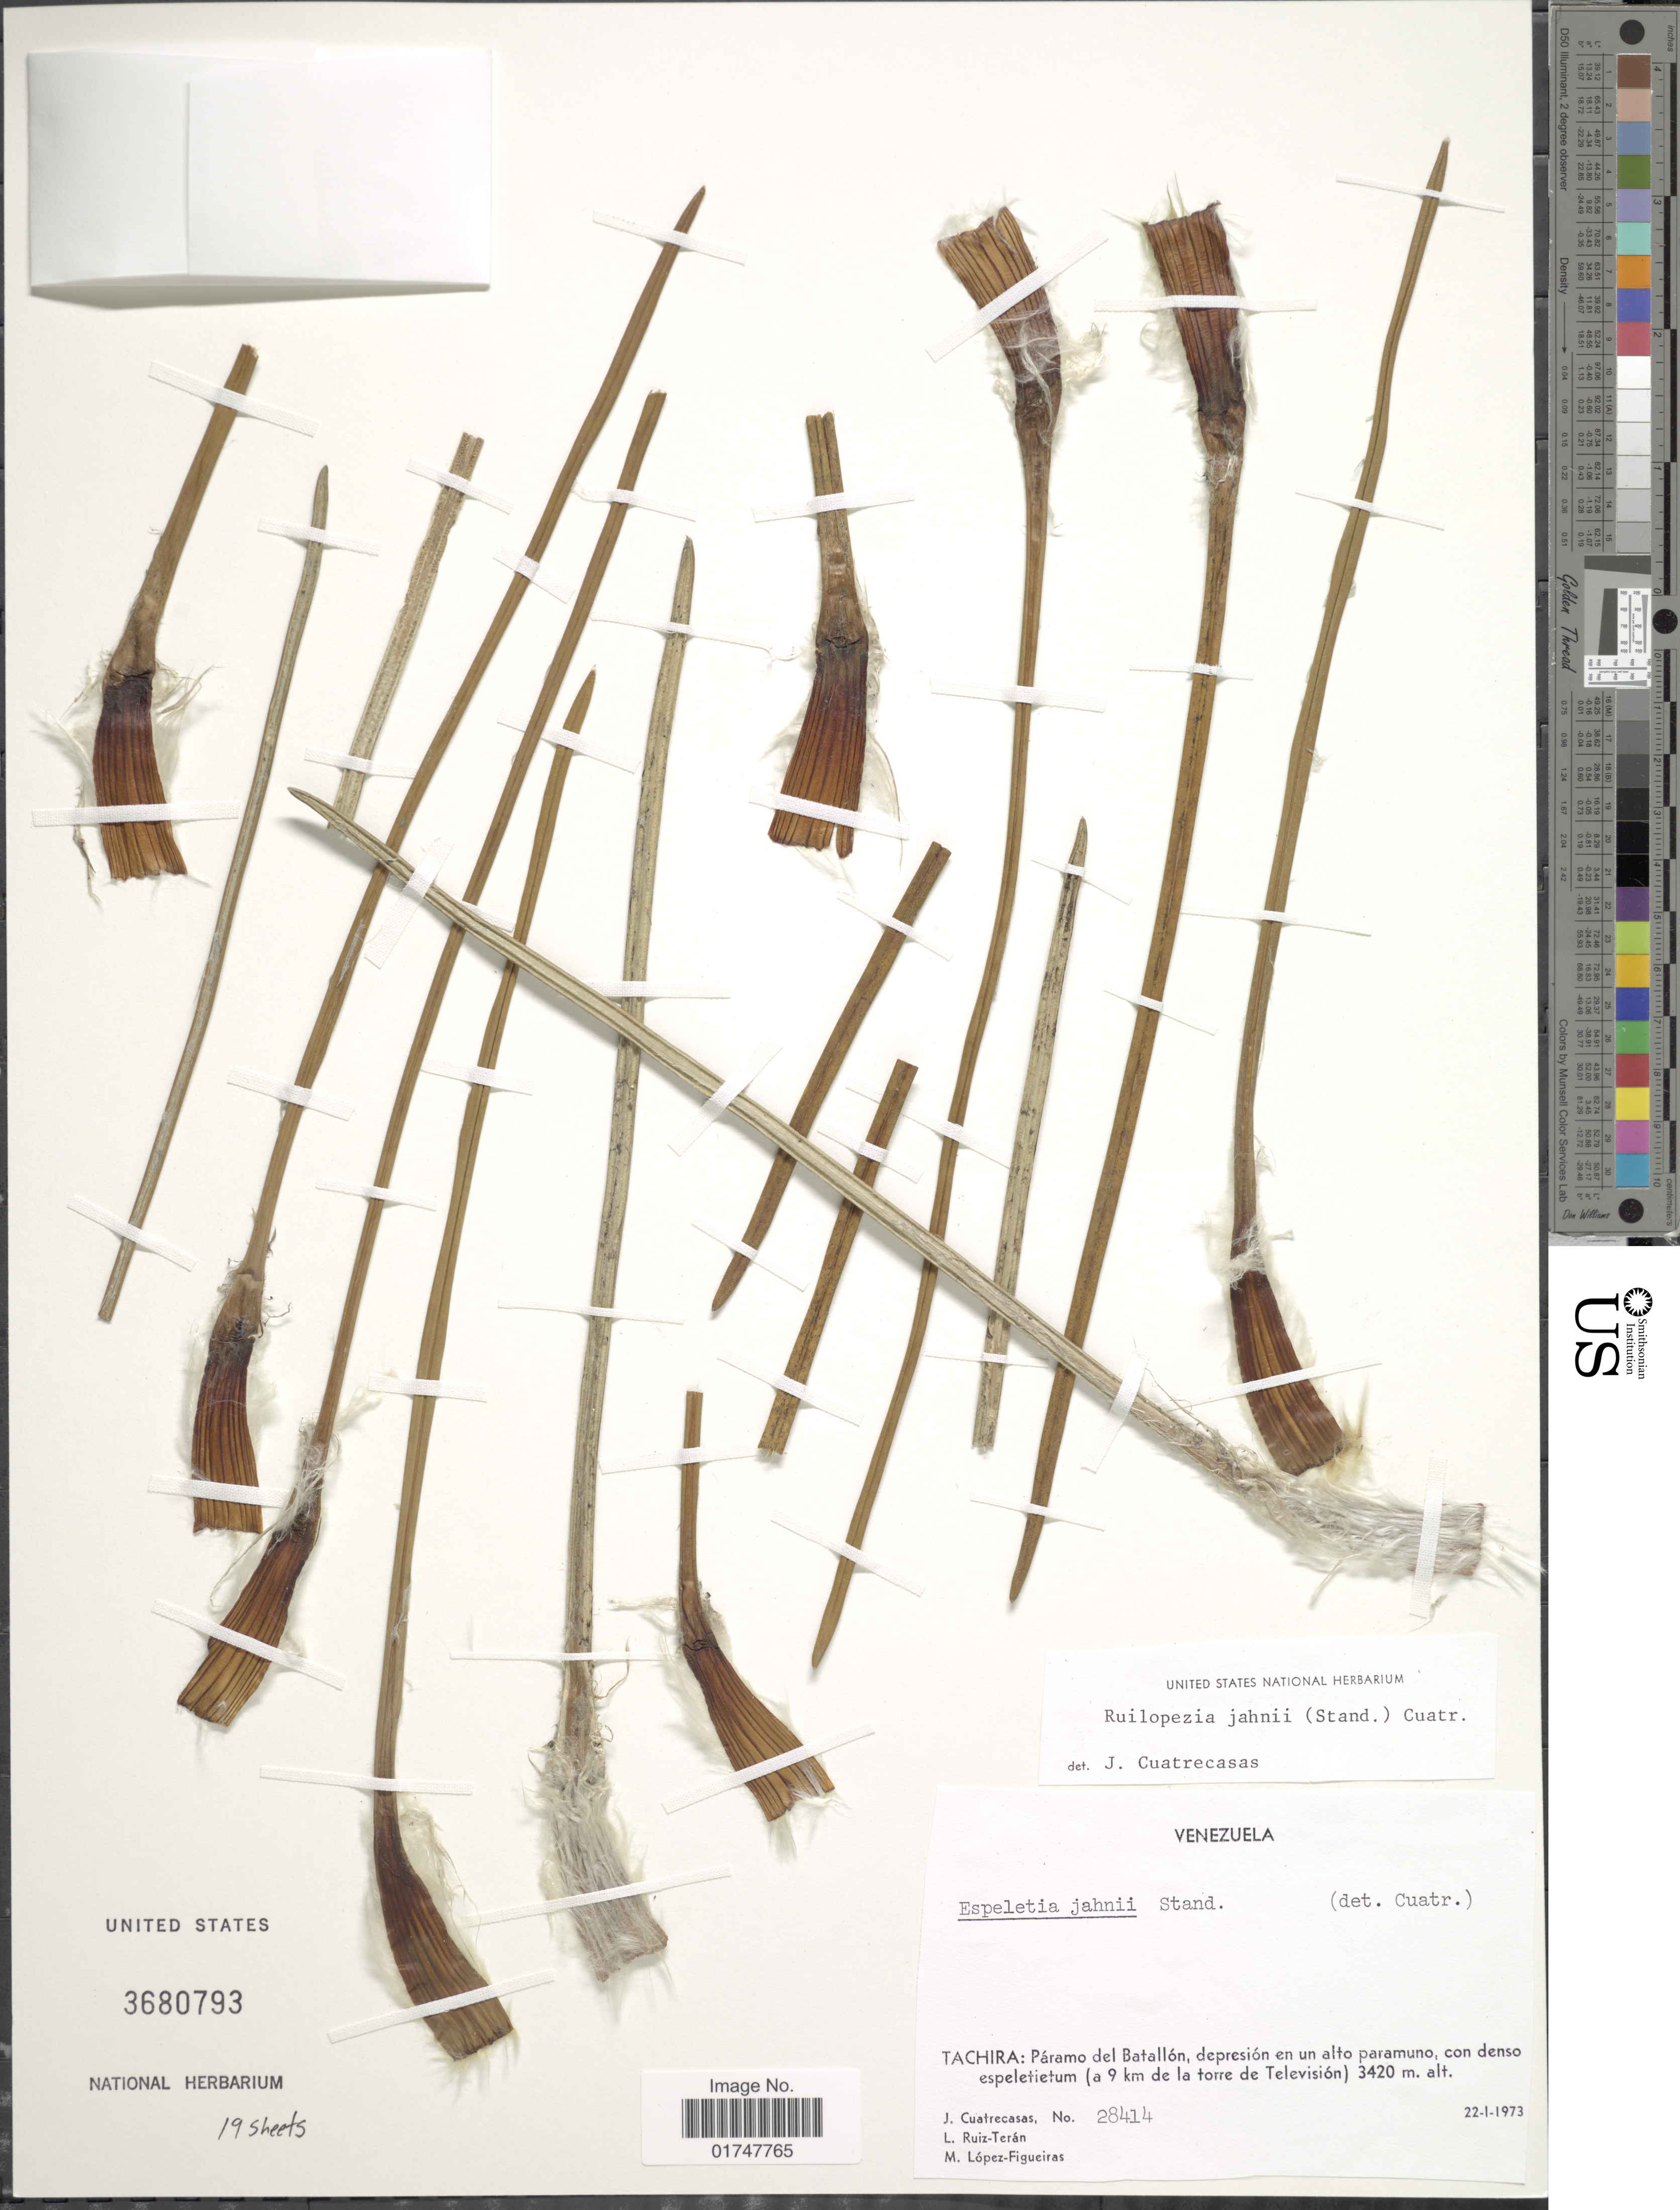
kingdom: Plantae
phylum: Tracheophyta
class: Magnoliopsida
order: Asterales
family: Asteraceae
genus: Ruilopezia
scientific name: Ruilopezia jahnii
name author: (Standl.) Cuatrec.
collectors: J. Cuatrecasas, L. E. Ruíz-Terán & M. López Figueiras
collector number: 28414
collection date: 1973-01-22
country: Venezuela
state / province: Tachira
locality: Páramo del Batallón, depresión en un alto paramuno, con denso espeletietum (a 9 km de la torre de Televisión)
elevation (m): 3420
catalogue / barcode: US 3680793